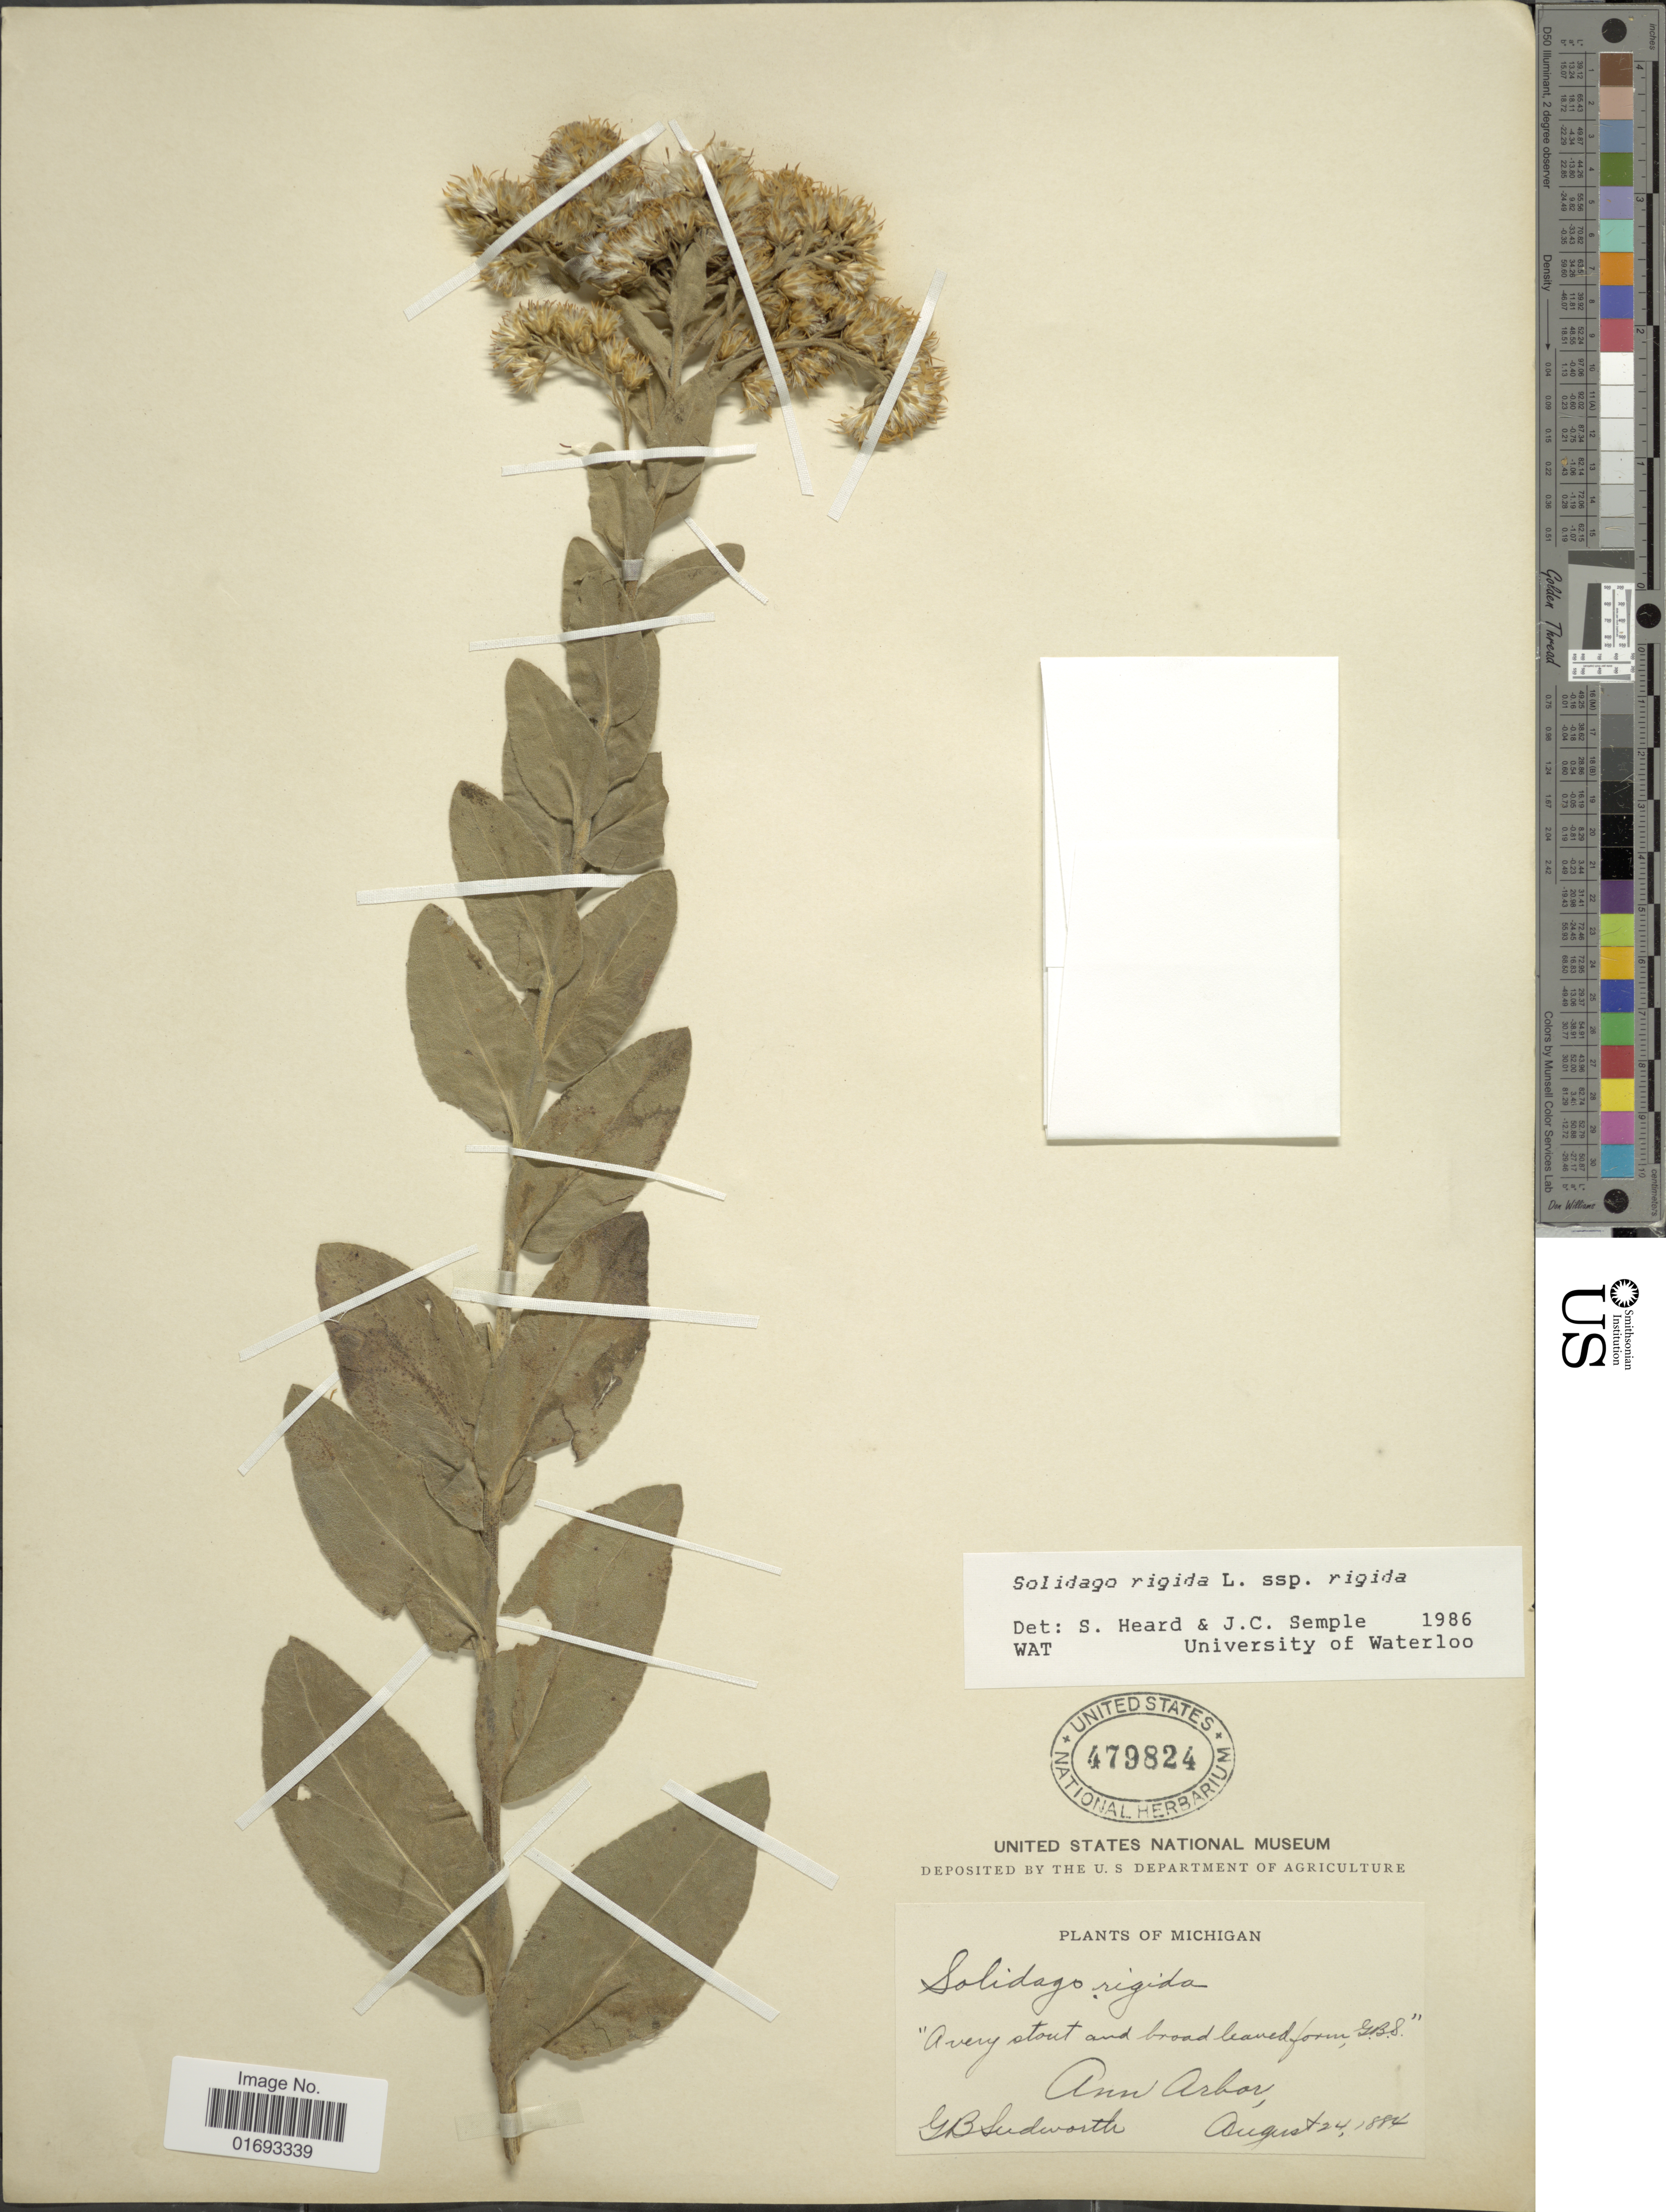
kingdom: Plantae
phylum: Tracheophyta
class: Magnoliopsida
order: Asterales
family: Asteraceae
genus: Oligoneuron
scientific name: Oligoneuron rigidum var. rigidum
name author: (L.) Small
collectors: G. B. Sudworth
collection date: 1884-08-24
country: United States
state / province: Michigan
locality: Ann Arbor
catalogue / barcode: US 479824